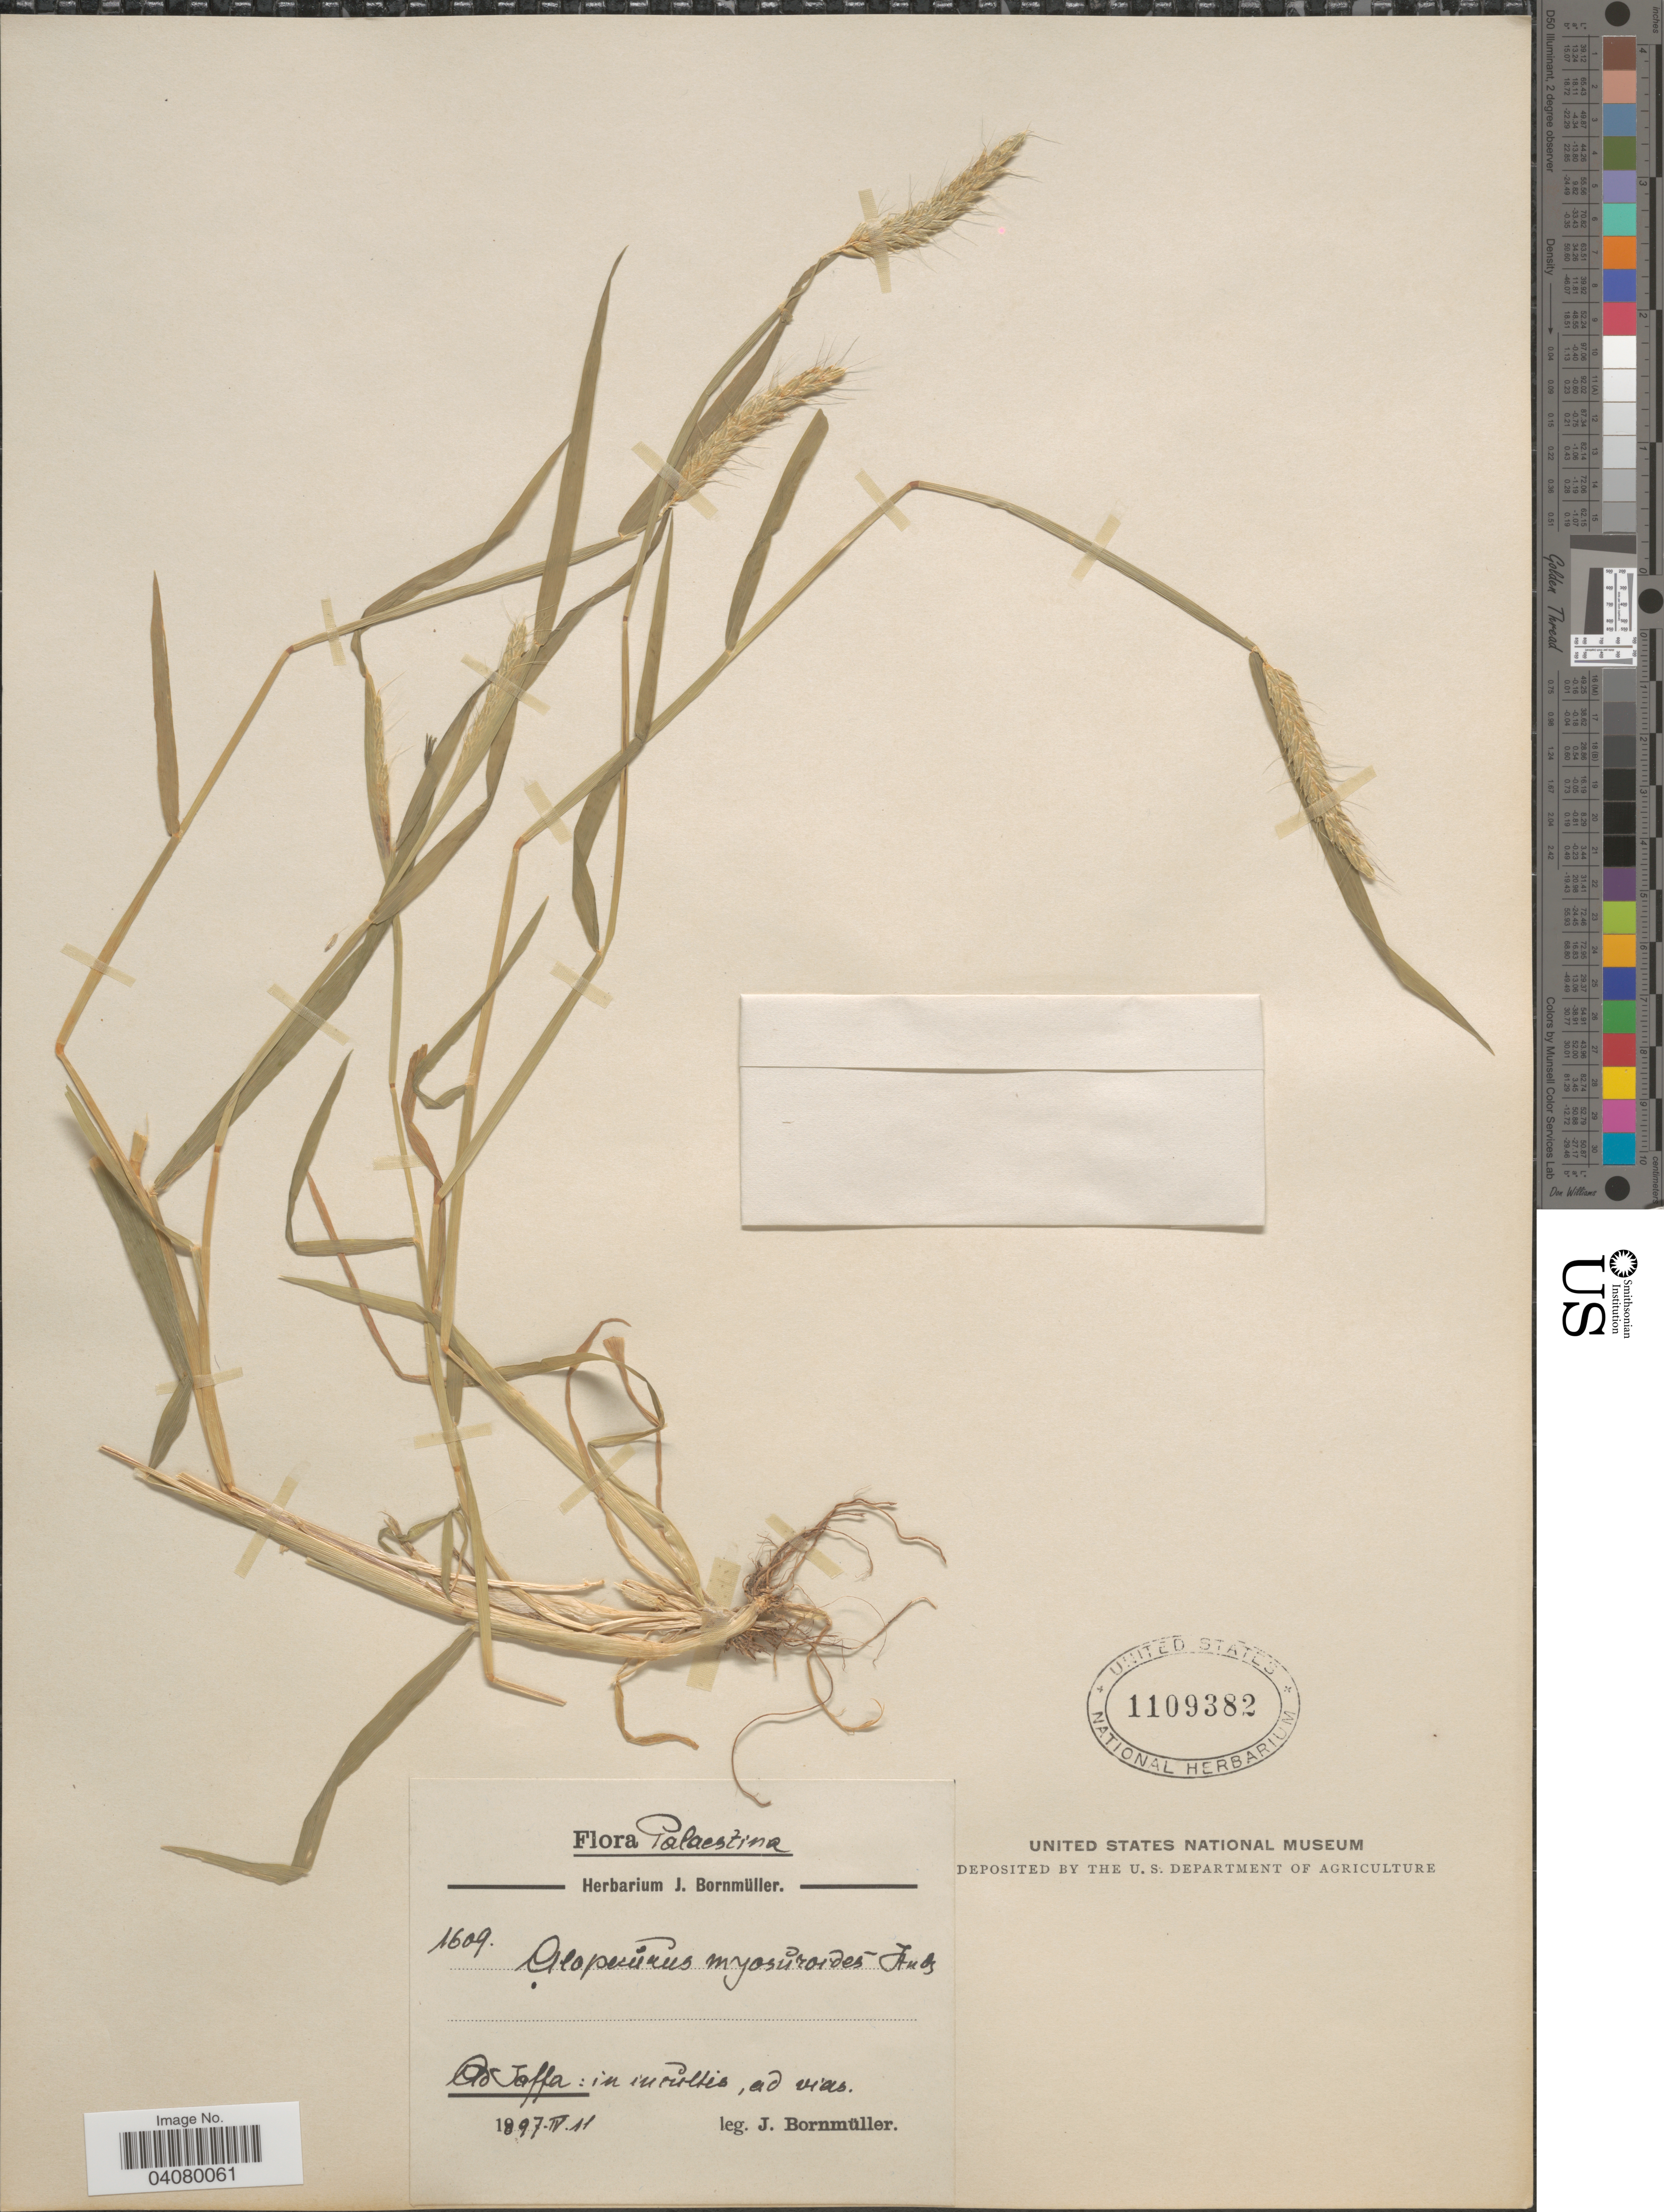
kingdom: Plantae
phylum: Tracheophyta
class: Liliopsida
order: Poales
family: Poaceae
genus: Alopecurus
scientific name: Alopecurus myosuroides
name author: Huds.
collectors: J. Bornmüller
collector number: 1609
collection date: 1897-04-11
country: Israel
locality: Palaestina. Ad Jaffa: in incultis, ad vias.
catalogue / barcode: US 1109382